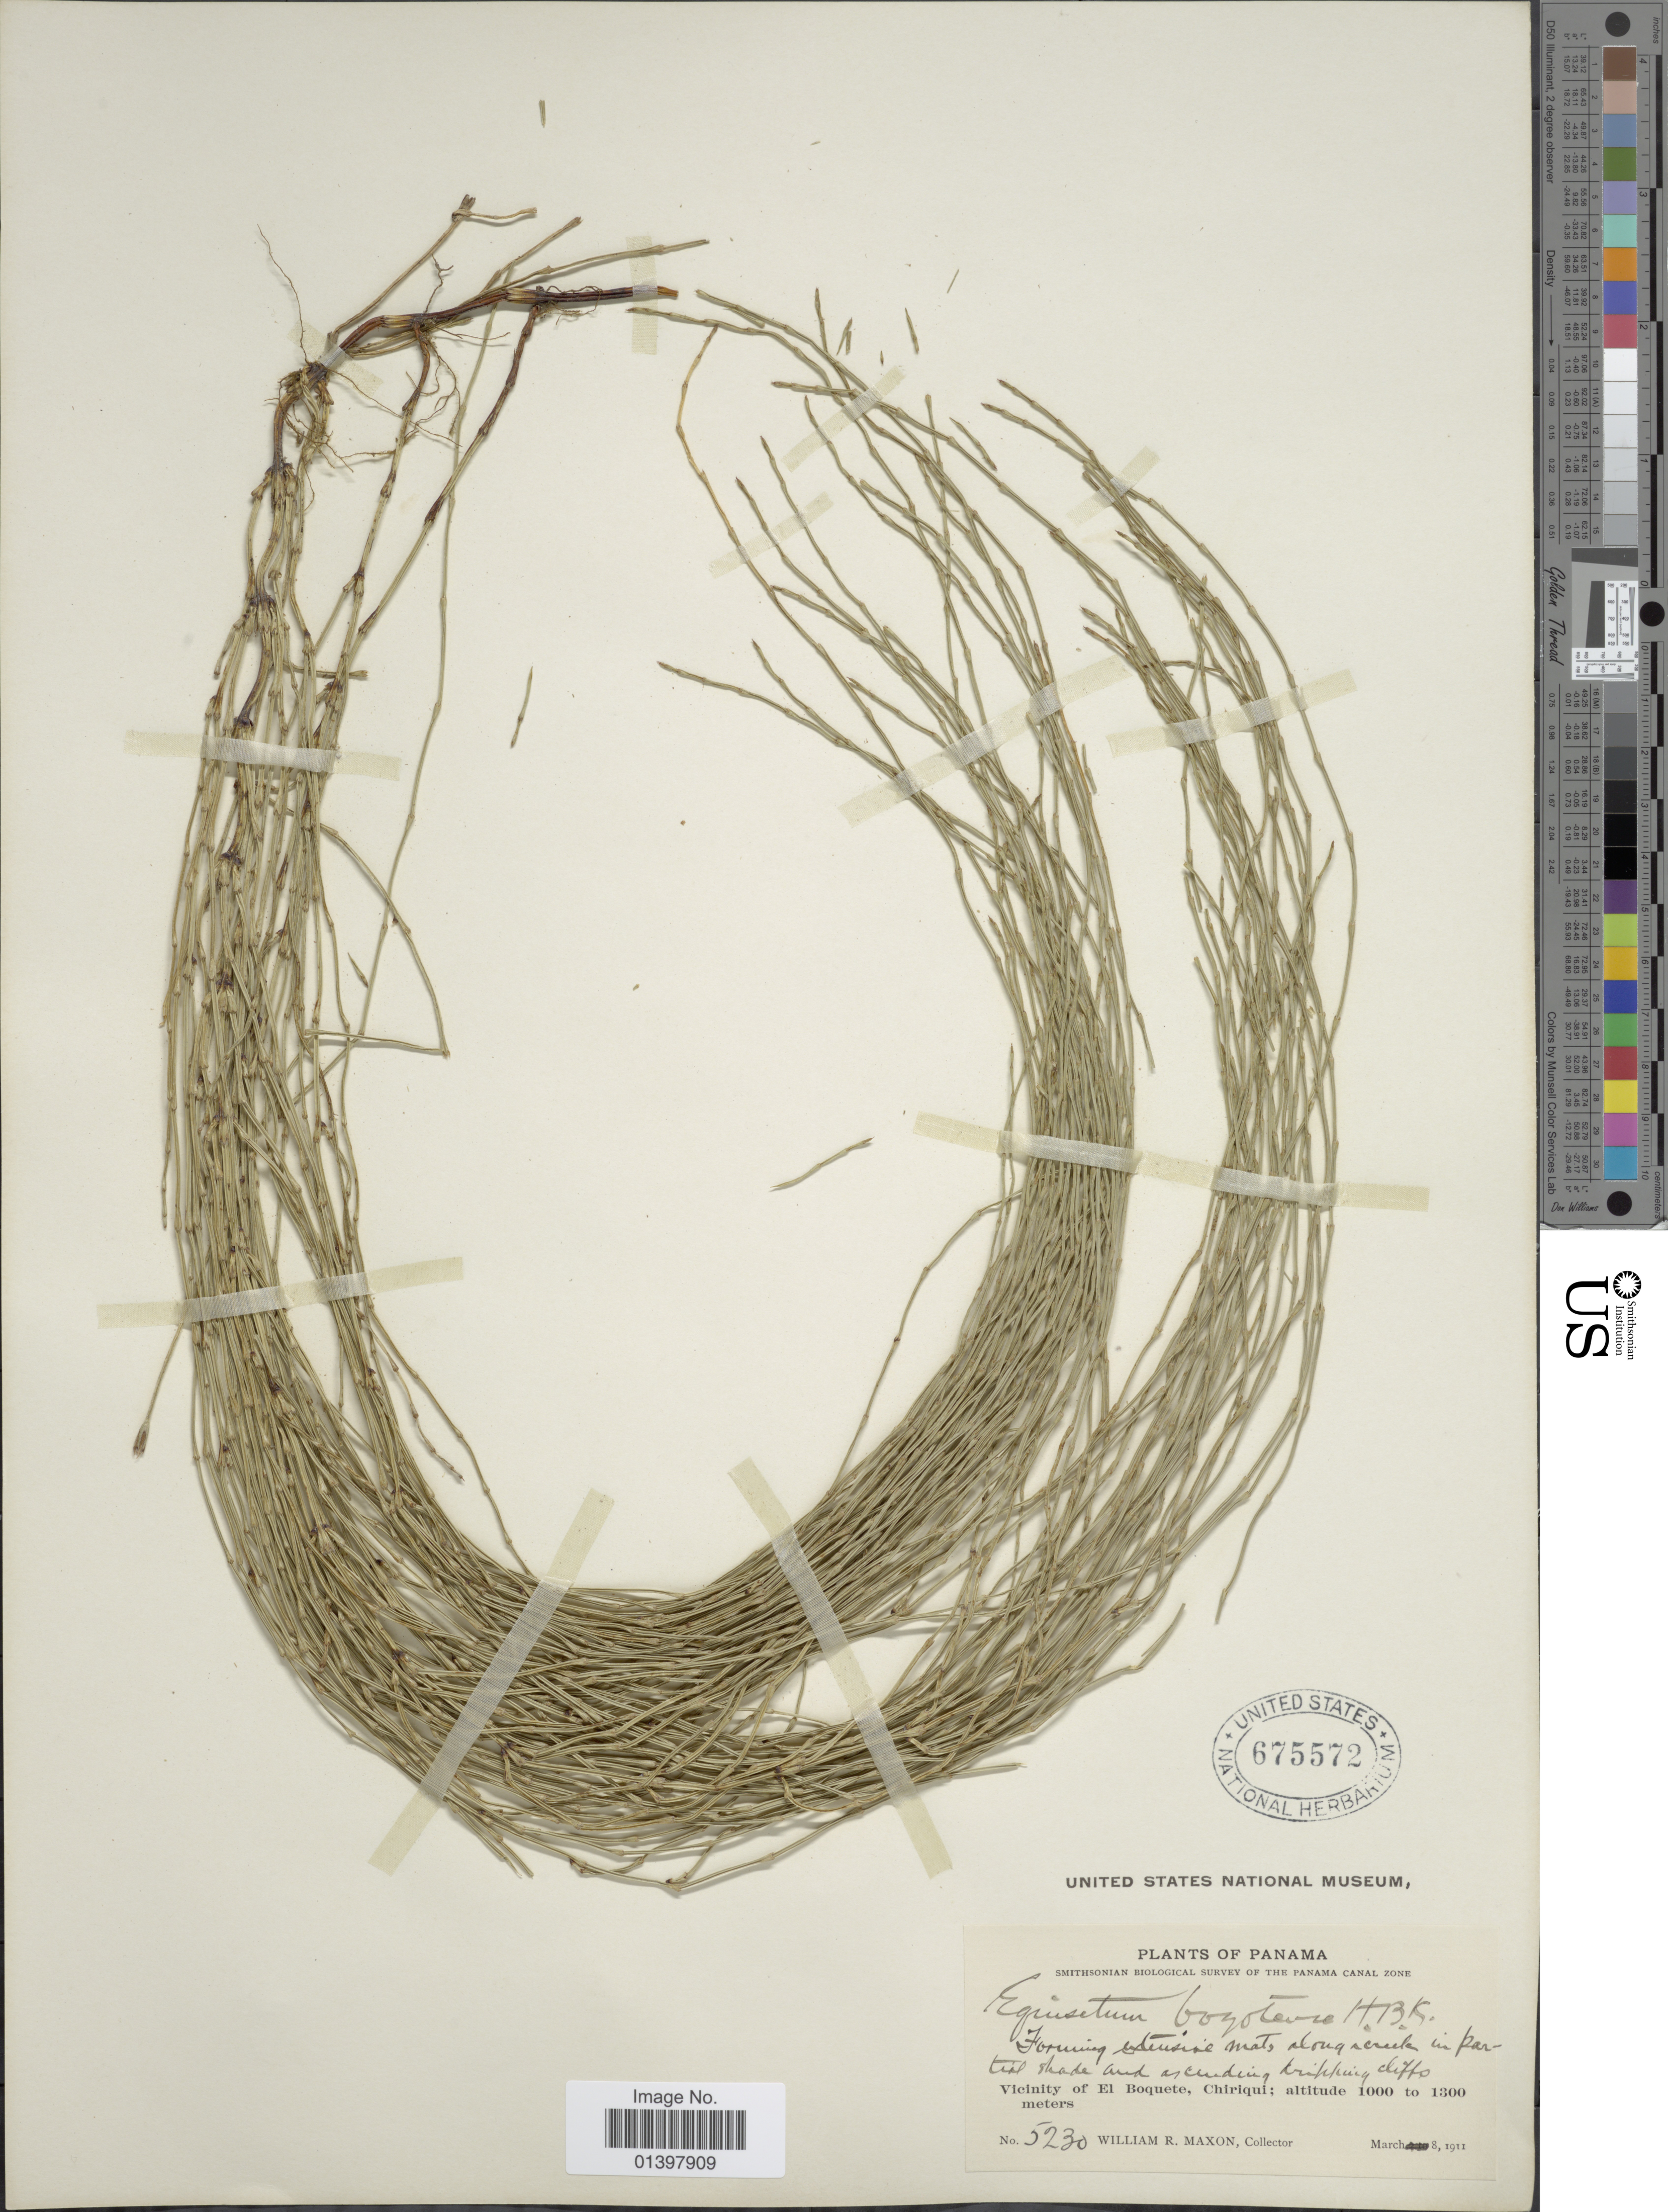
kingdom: Plantae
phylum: Tracheophyta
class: Polypodiopsida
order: Equisetales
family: Equisetaceae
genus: Equisetum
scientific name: Equisetum bogotense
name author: Kunth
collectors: W. R. Maxon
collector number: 5230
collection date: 1911-03-08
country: Panama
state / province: Chiriqui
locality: Vicinity of El Boquete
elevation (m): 1000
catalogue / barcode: US 675572